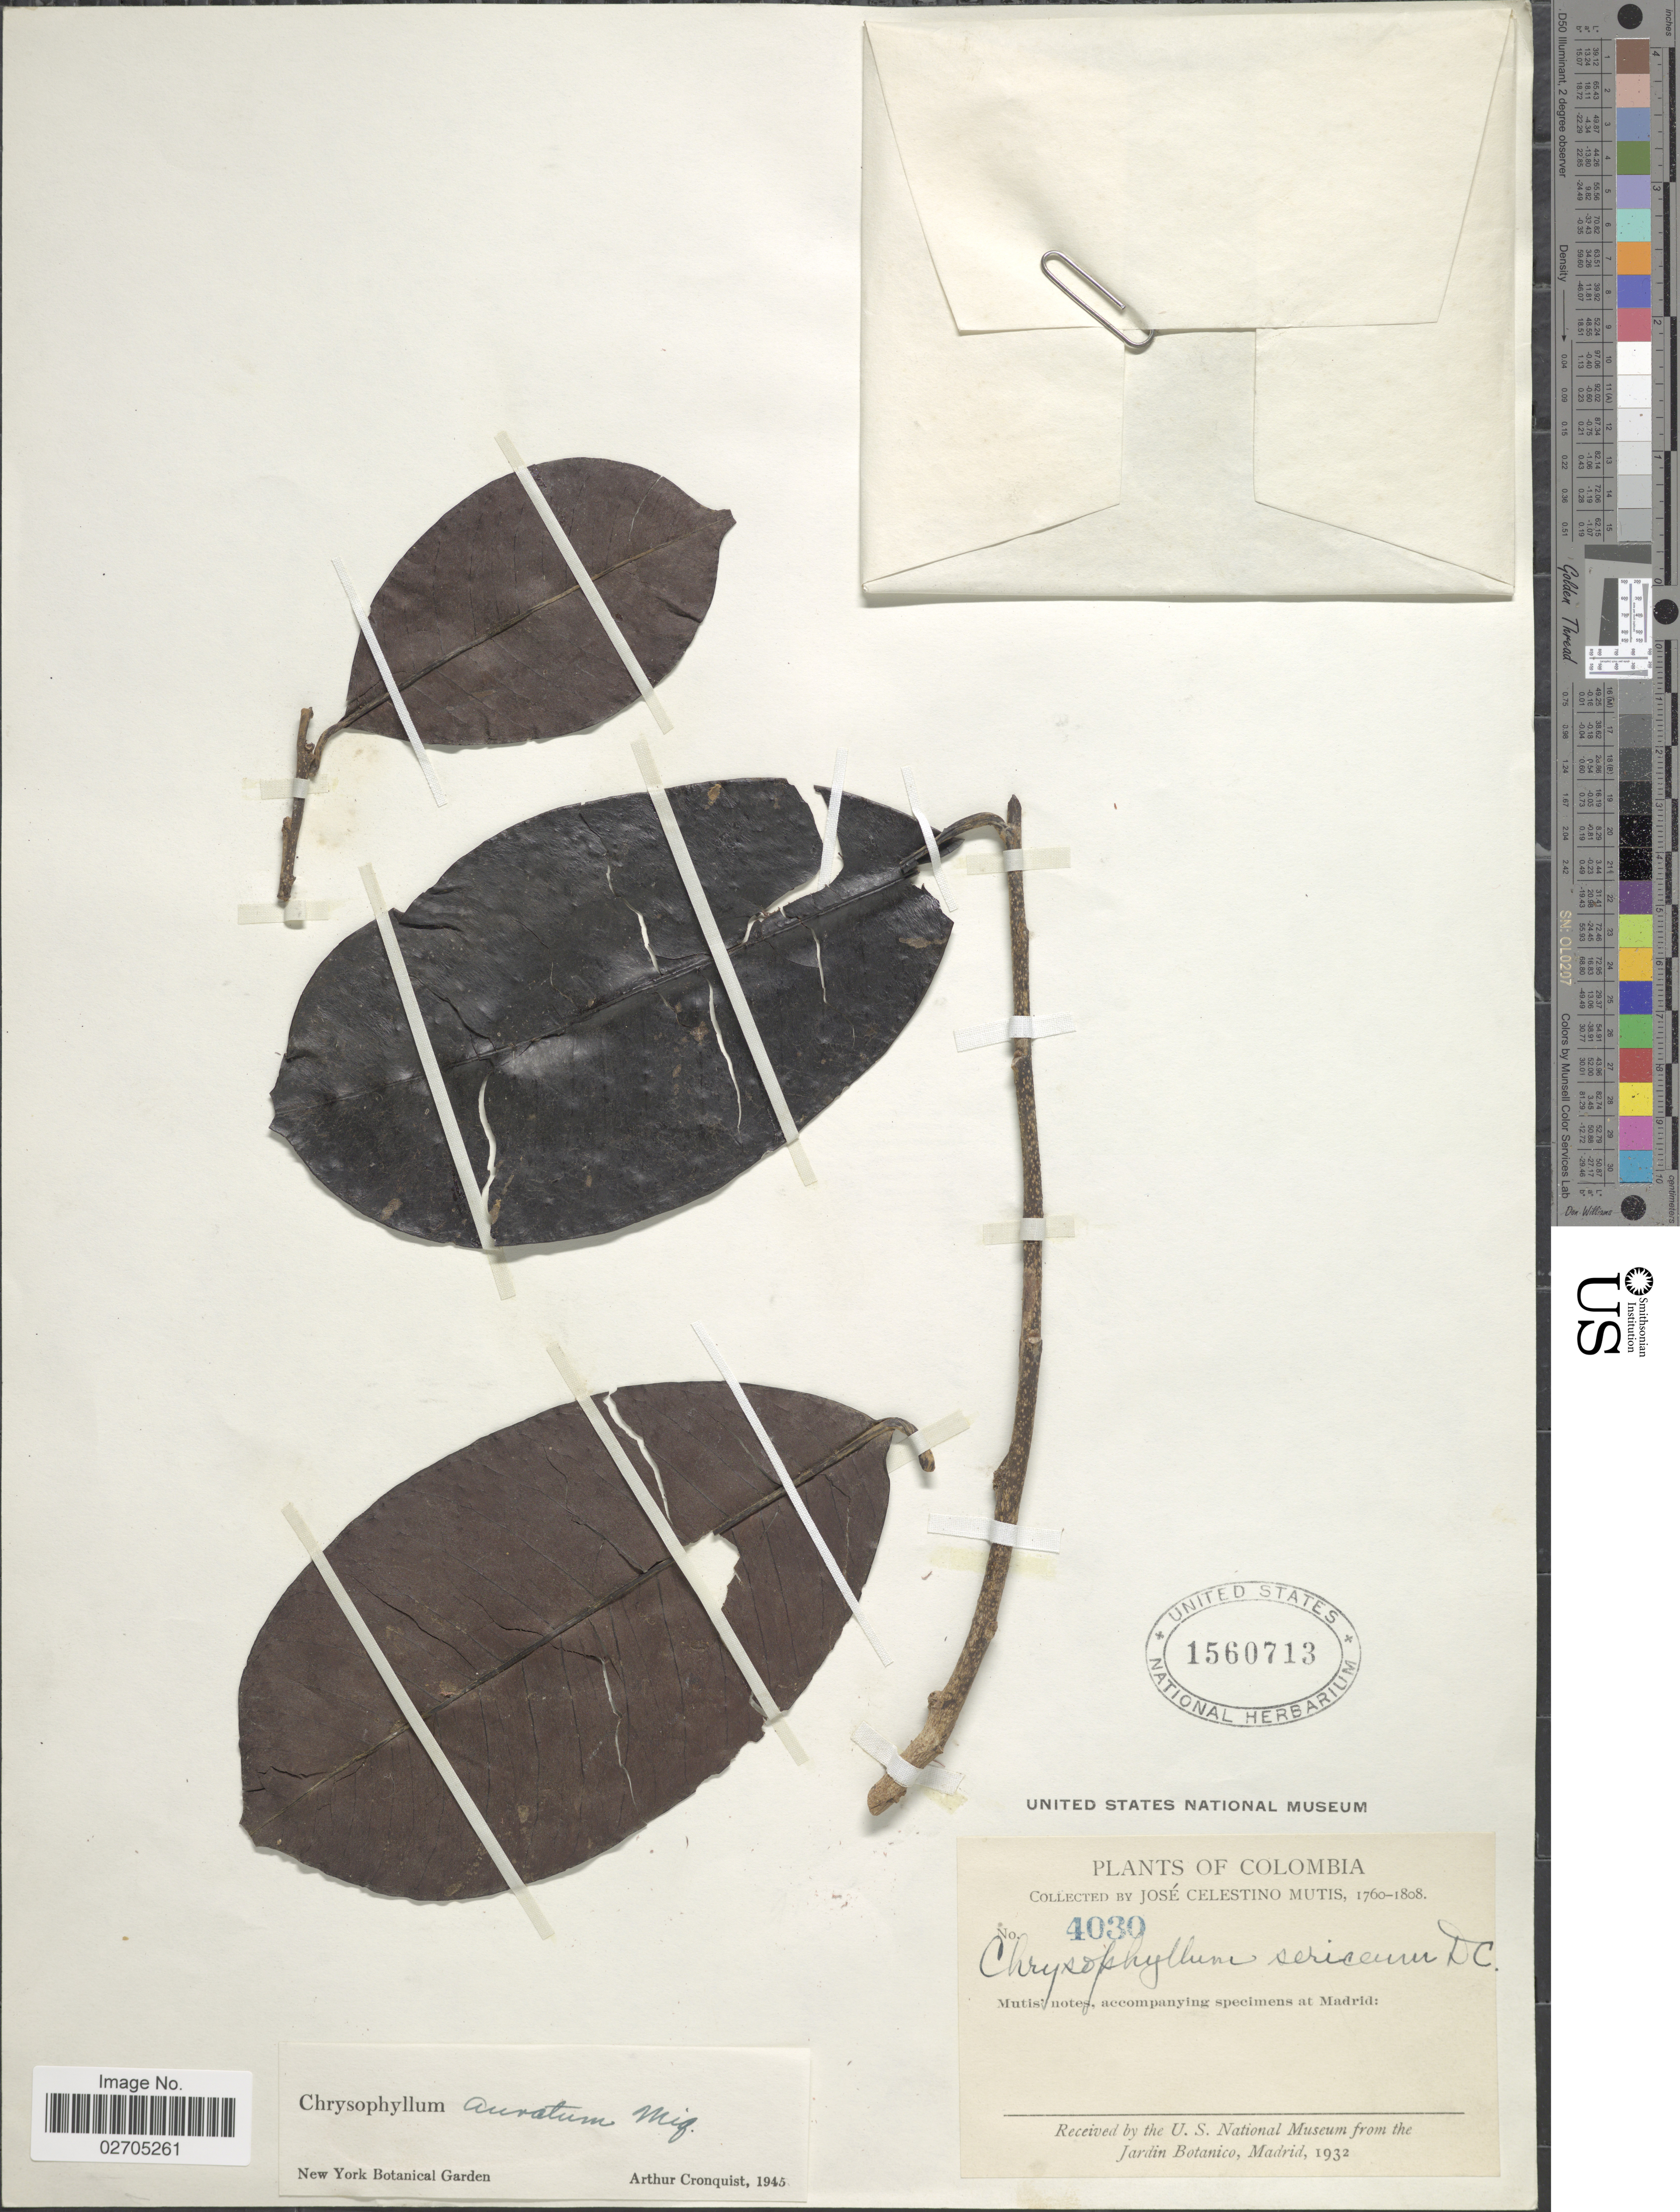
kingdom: Plantae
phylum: Tracheophyta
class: Magnoliopsida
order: Ericales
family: Sapotaceae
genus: Chrysophyllum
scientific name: Chrysophyllum argenteum subsp. auratum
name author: (Miq.) T.D. Penn.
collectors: J. C. B. Mutis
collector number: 4030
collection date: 1760/1808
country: Colombia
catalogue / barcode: US 1560713